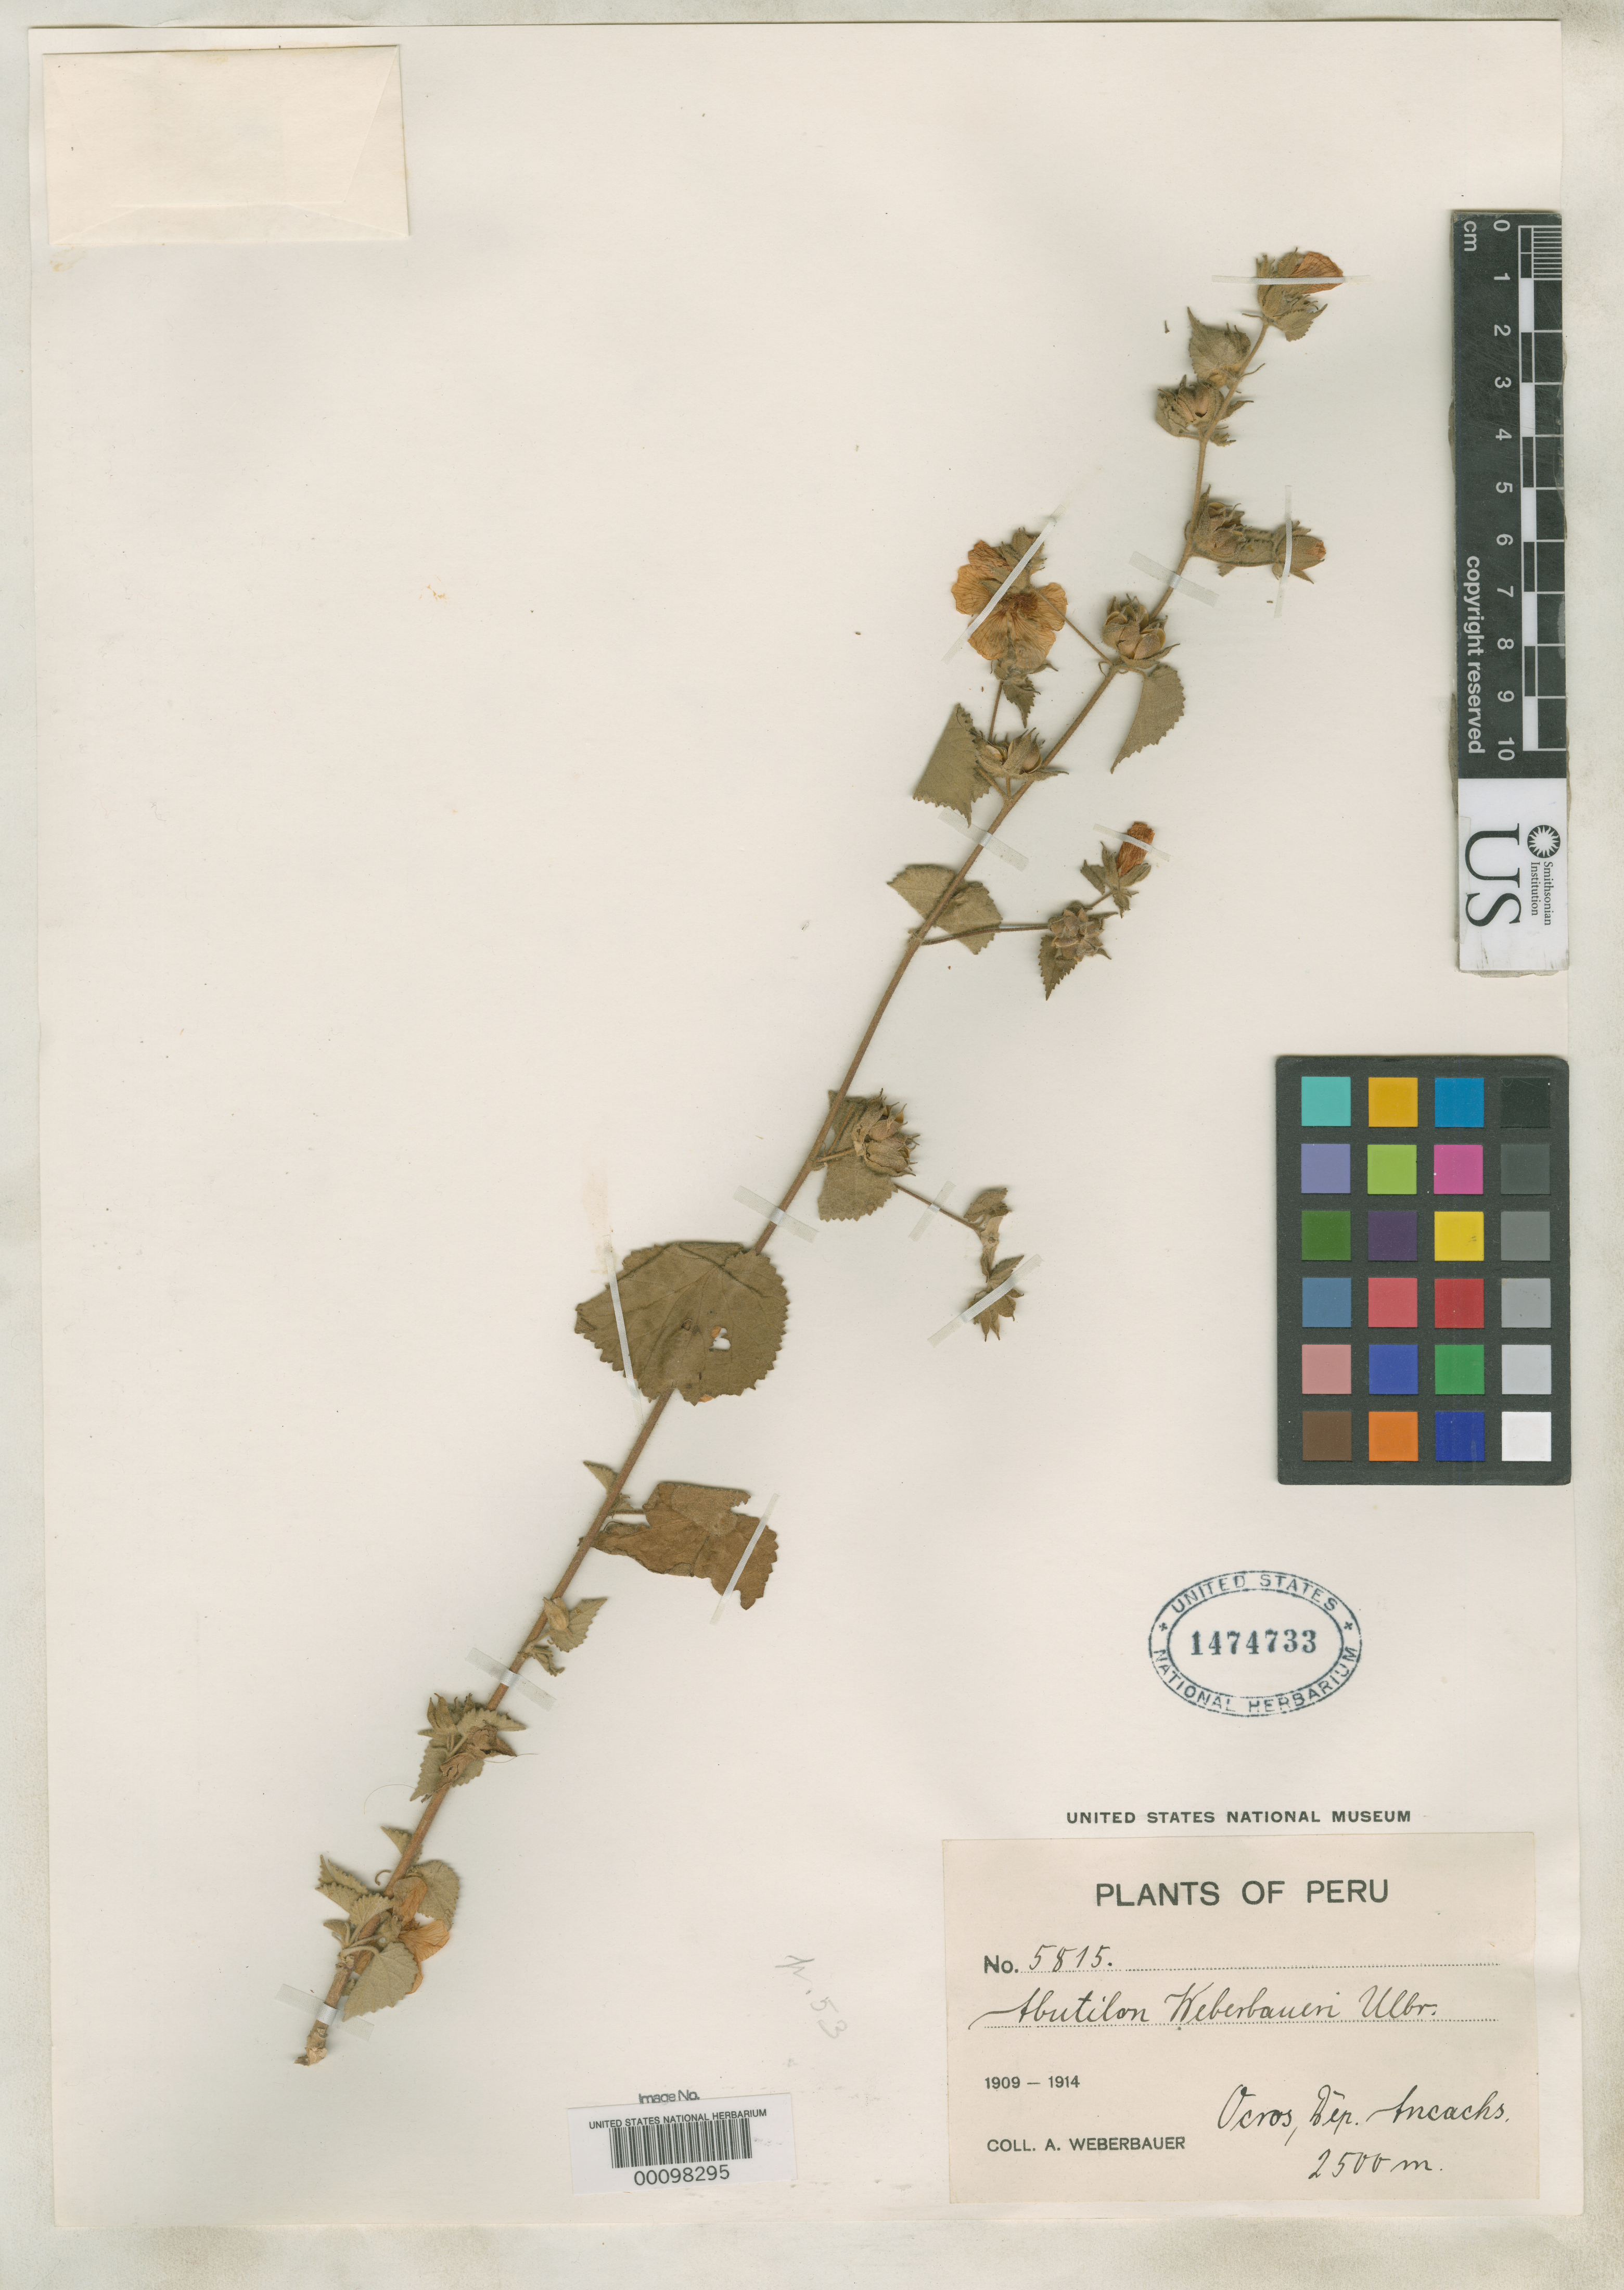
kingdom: Plantae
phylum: Tracheophyta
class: Magnoliopsida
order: Malvales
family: Malvaceae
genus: Abutilon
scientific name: Abutilon weberbaueri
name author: Ulbr.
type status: Isotype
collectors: A. Weberbauer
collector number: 5815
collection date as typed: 1909 to -- --- 1914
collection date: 1909/1914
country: Peru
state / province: Ancash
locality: Ocros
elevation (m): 900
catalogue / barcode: US 1474733